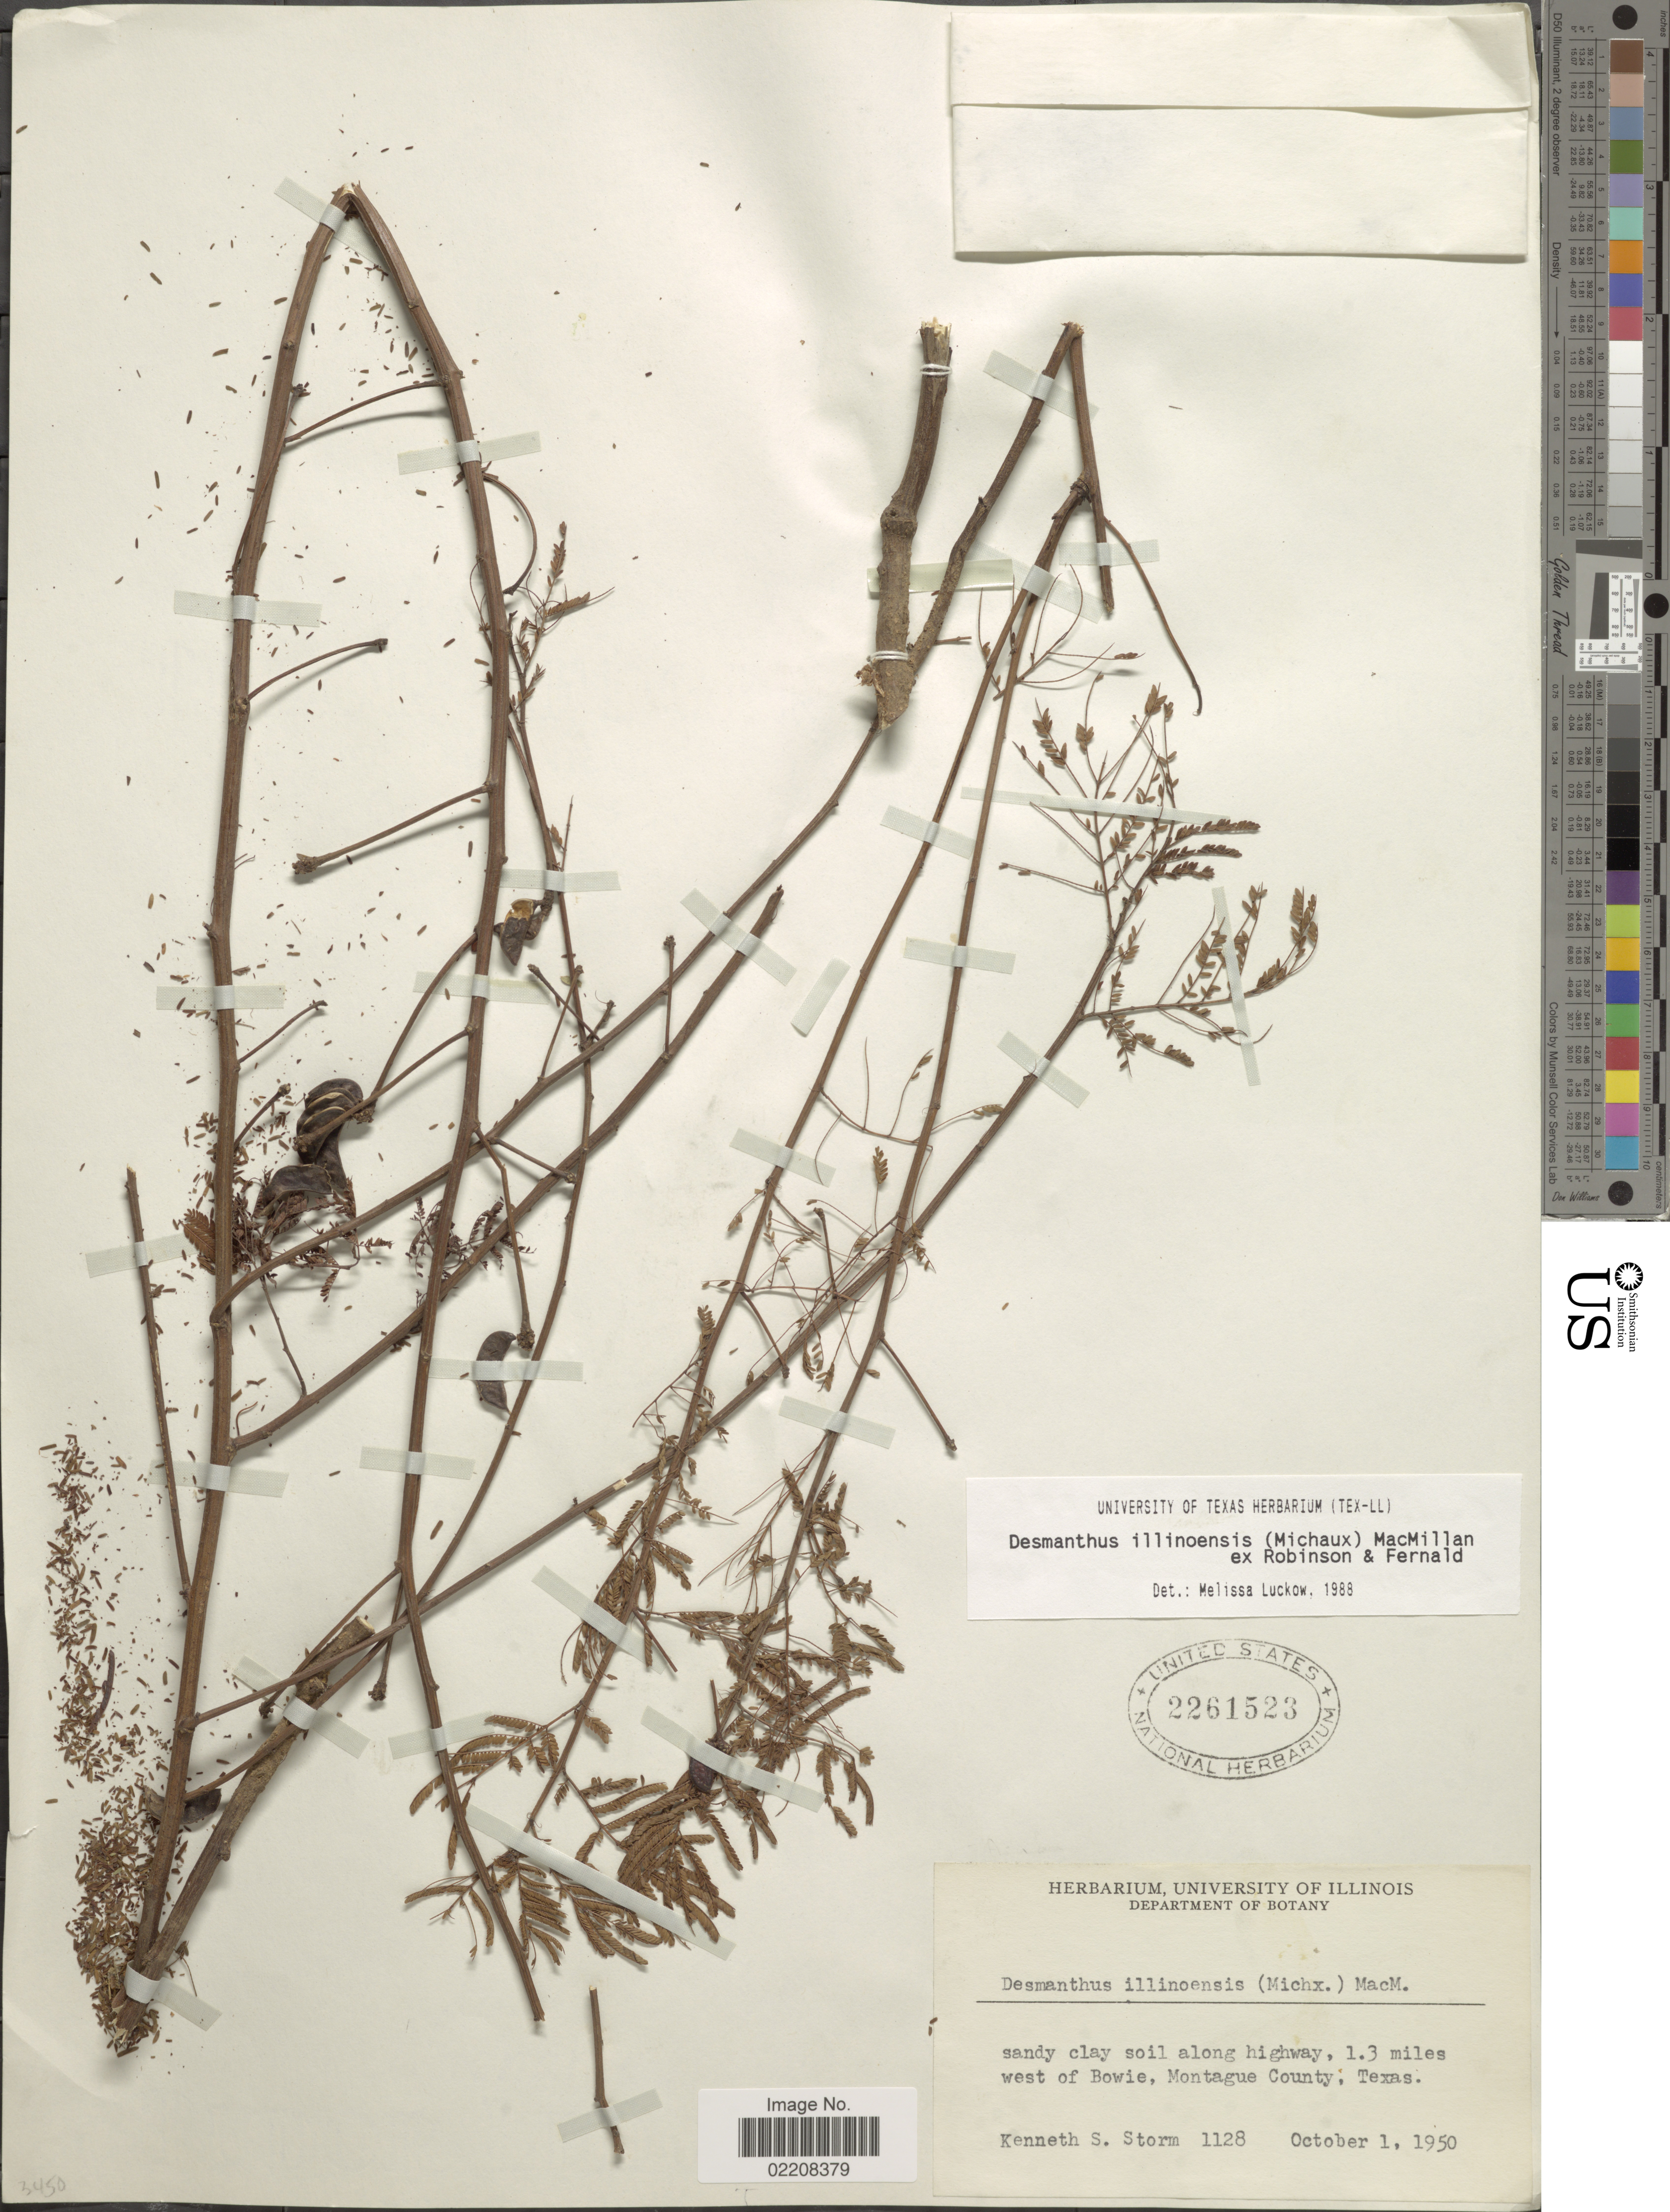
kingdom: Plantae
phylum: Tracheophyta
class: Magnoliopsida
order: Fabales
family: Fabaceae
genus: Desmanthus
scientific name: Desmanthus illinoensis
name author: (Michx.) MacMill.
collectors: K. Storm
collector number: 1128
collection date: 1950-10-01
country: United States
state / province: Texas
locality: Sandy clay soil along highway, 1.3 miles west of Bowie, Montague County, Texas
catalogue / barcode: US 2261523